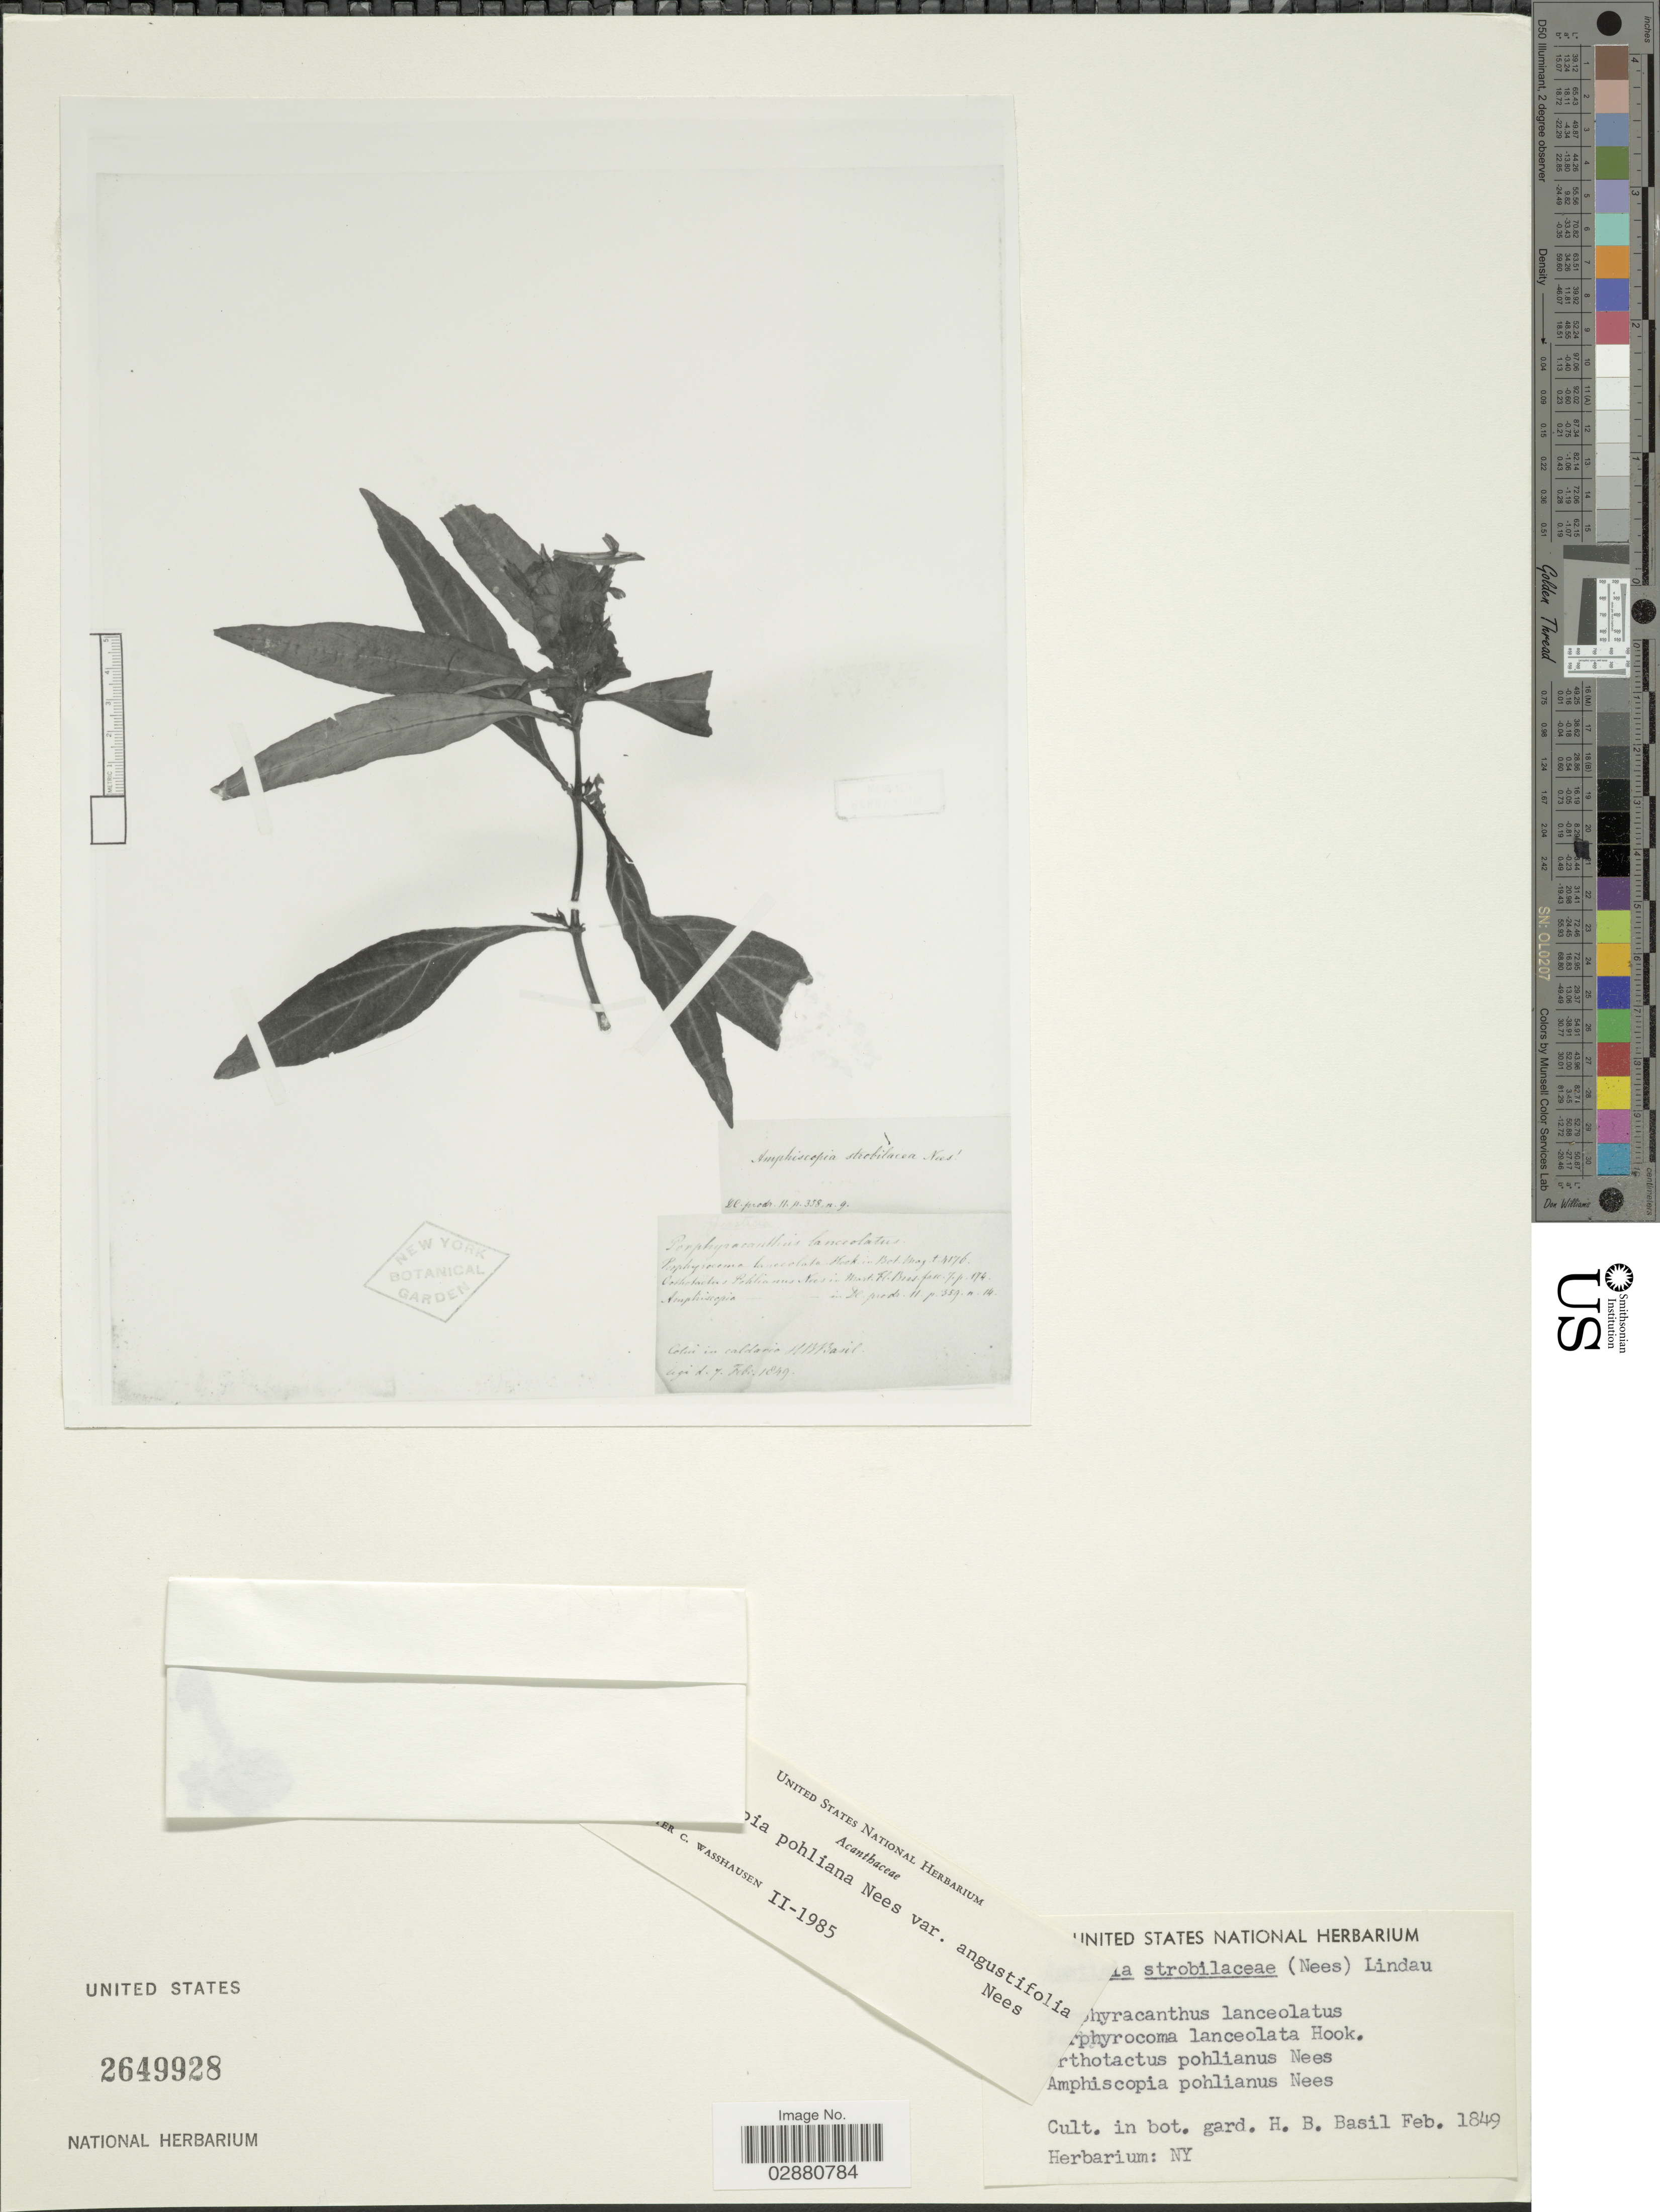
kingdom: Plantae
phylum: Tracheophyta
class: Magnoliopsida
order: Lamiales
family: Acanthaceae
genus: Justicia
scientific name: Justicia scheidweileri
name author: V.A.W. Graham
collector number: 1849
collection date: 1849-02-07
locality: Cult. in bot. gard. H.B. Basil.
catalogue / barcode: US 2649928